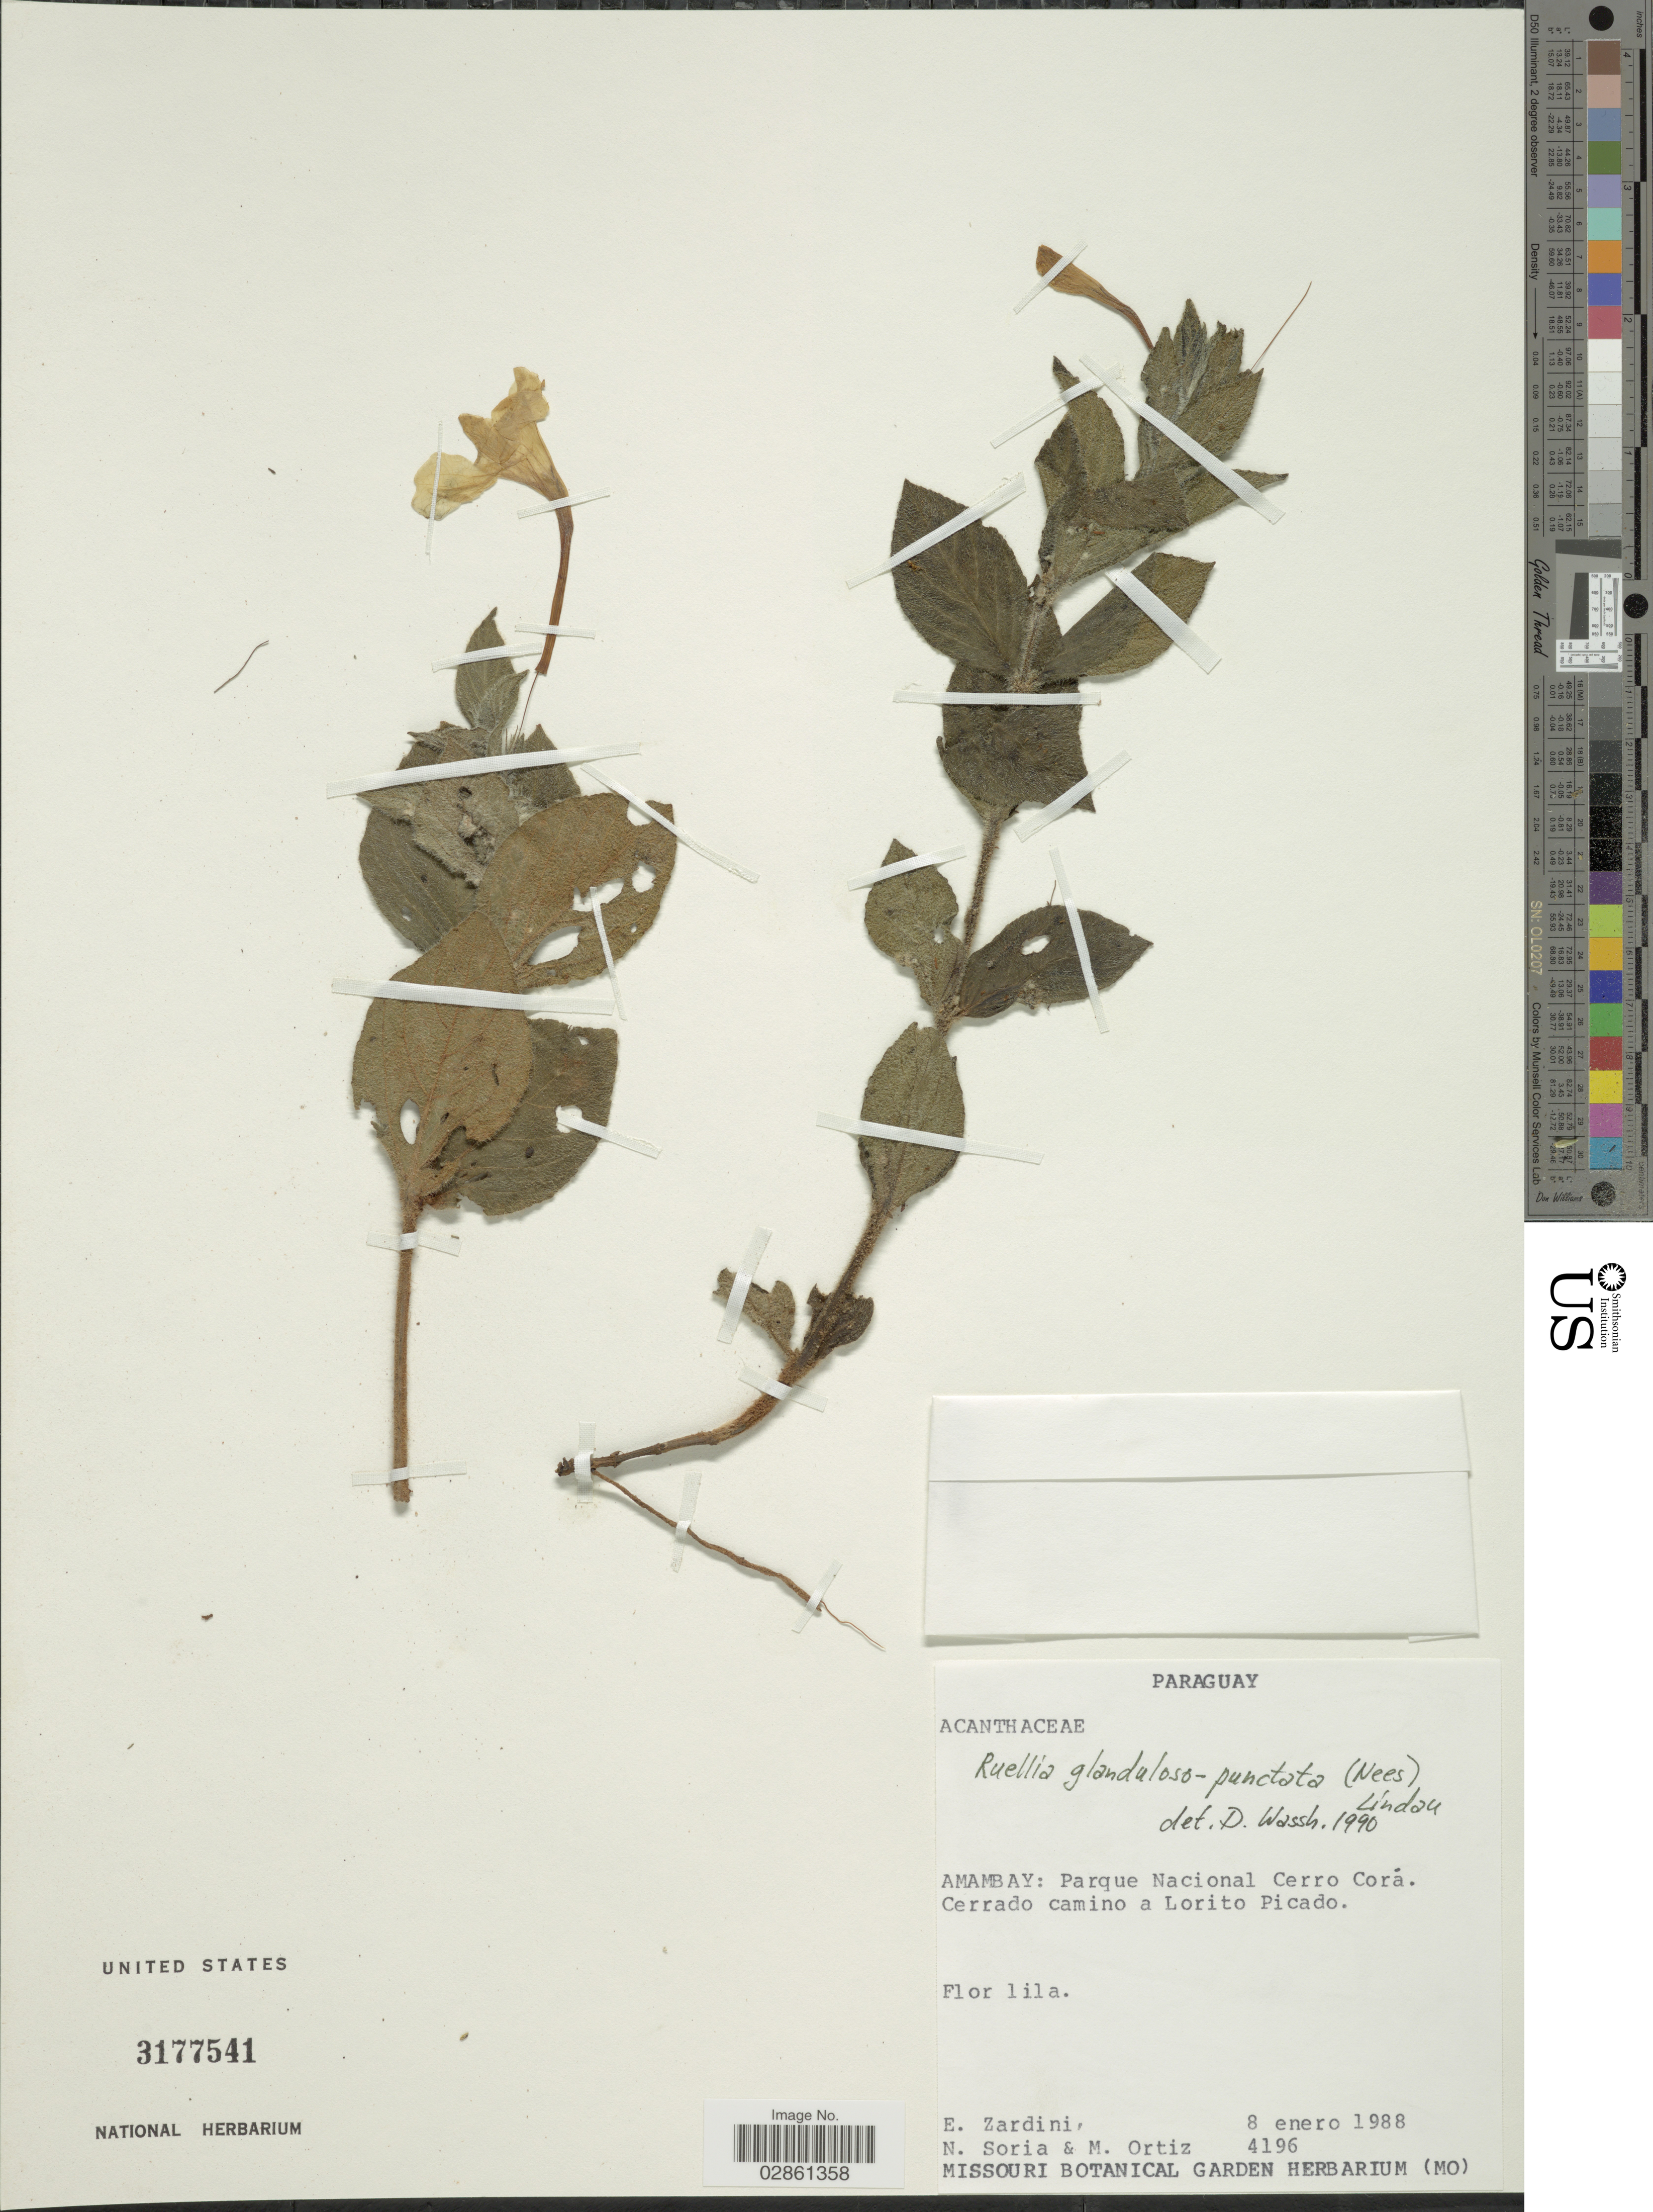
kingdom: Plantae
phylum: Tracheophyta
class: Magnoliopsida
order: Lamiales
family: Acanthaceae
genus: Ruellia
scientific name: Ruellia multifolia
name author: (Nees) Lindau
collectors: E. M. Zardini, N. Soria & M. Ortíz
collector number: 4196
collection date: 1988-01-08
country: Paraguay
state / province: Amambay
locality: Parque Nacional Cerro Corá. Cerrado camino a Lorito Picado.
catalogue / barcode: US 3177541